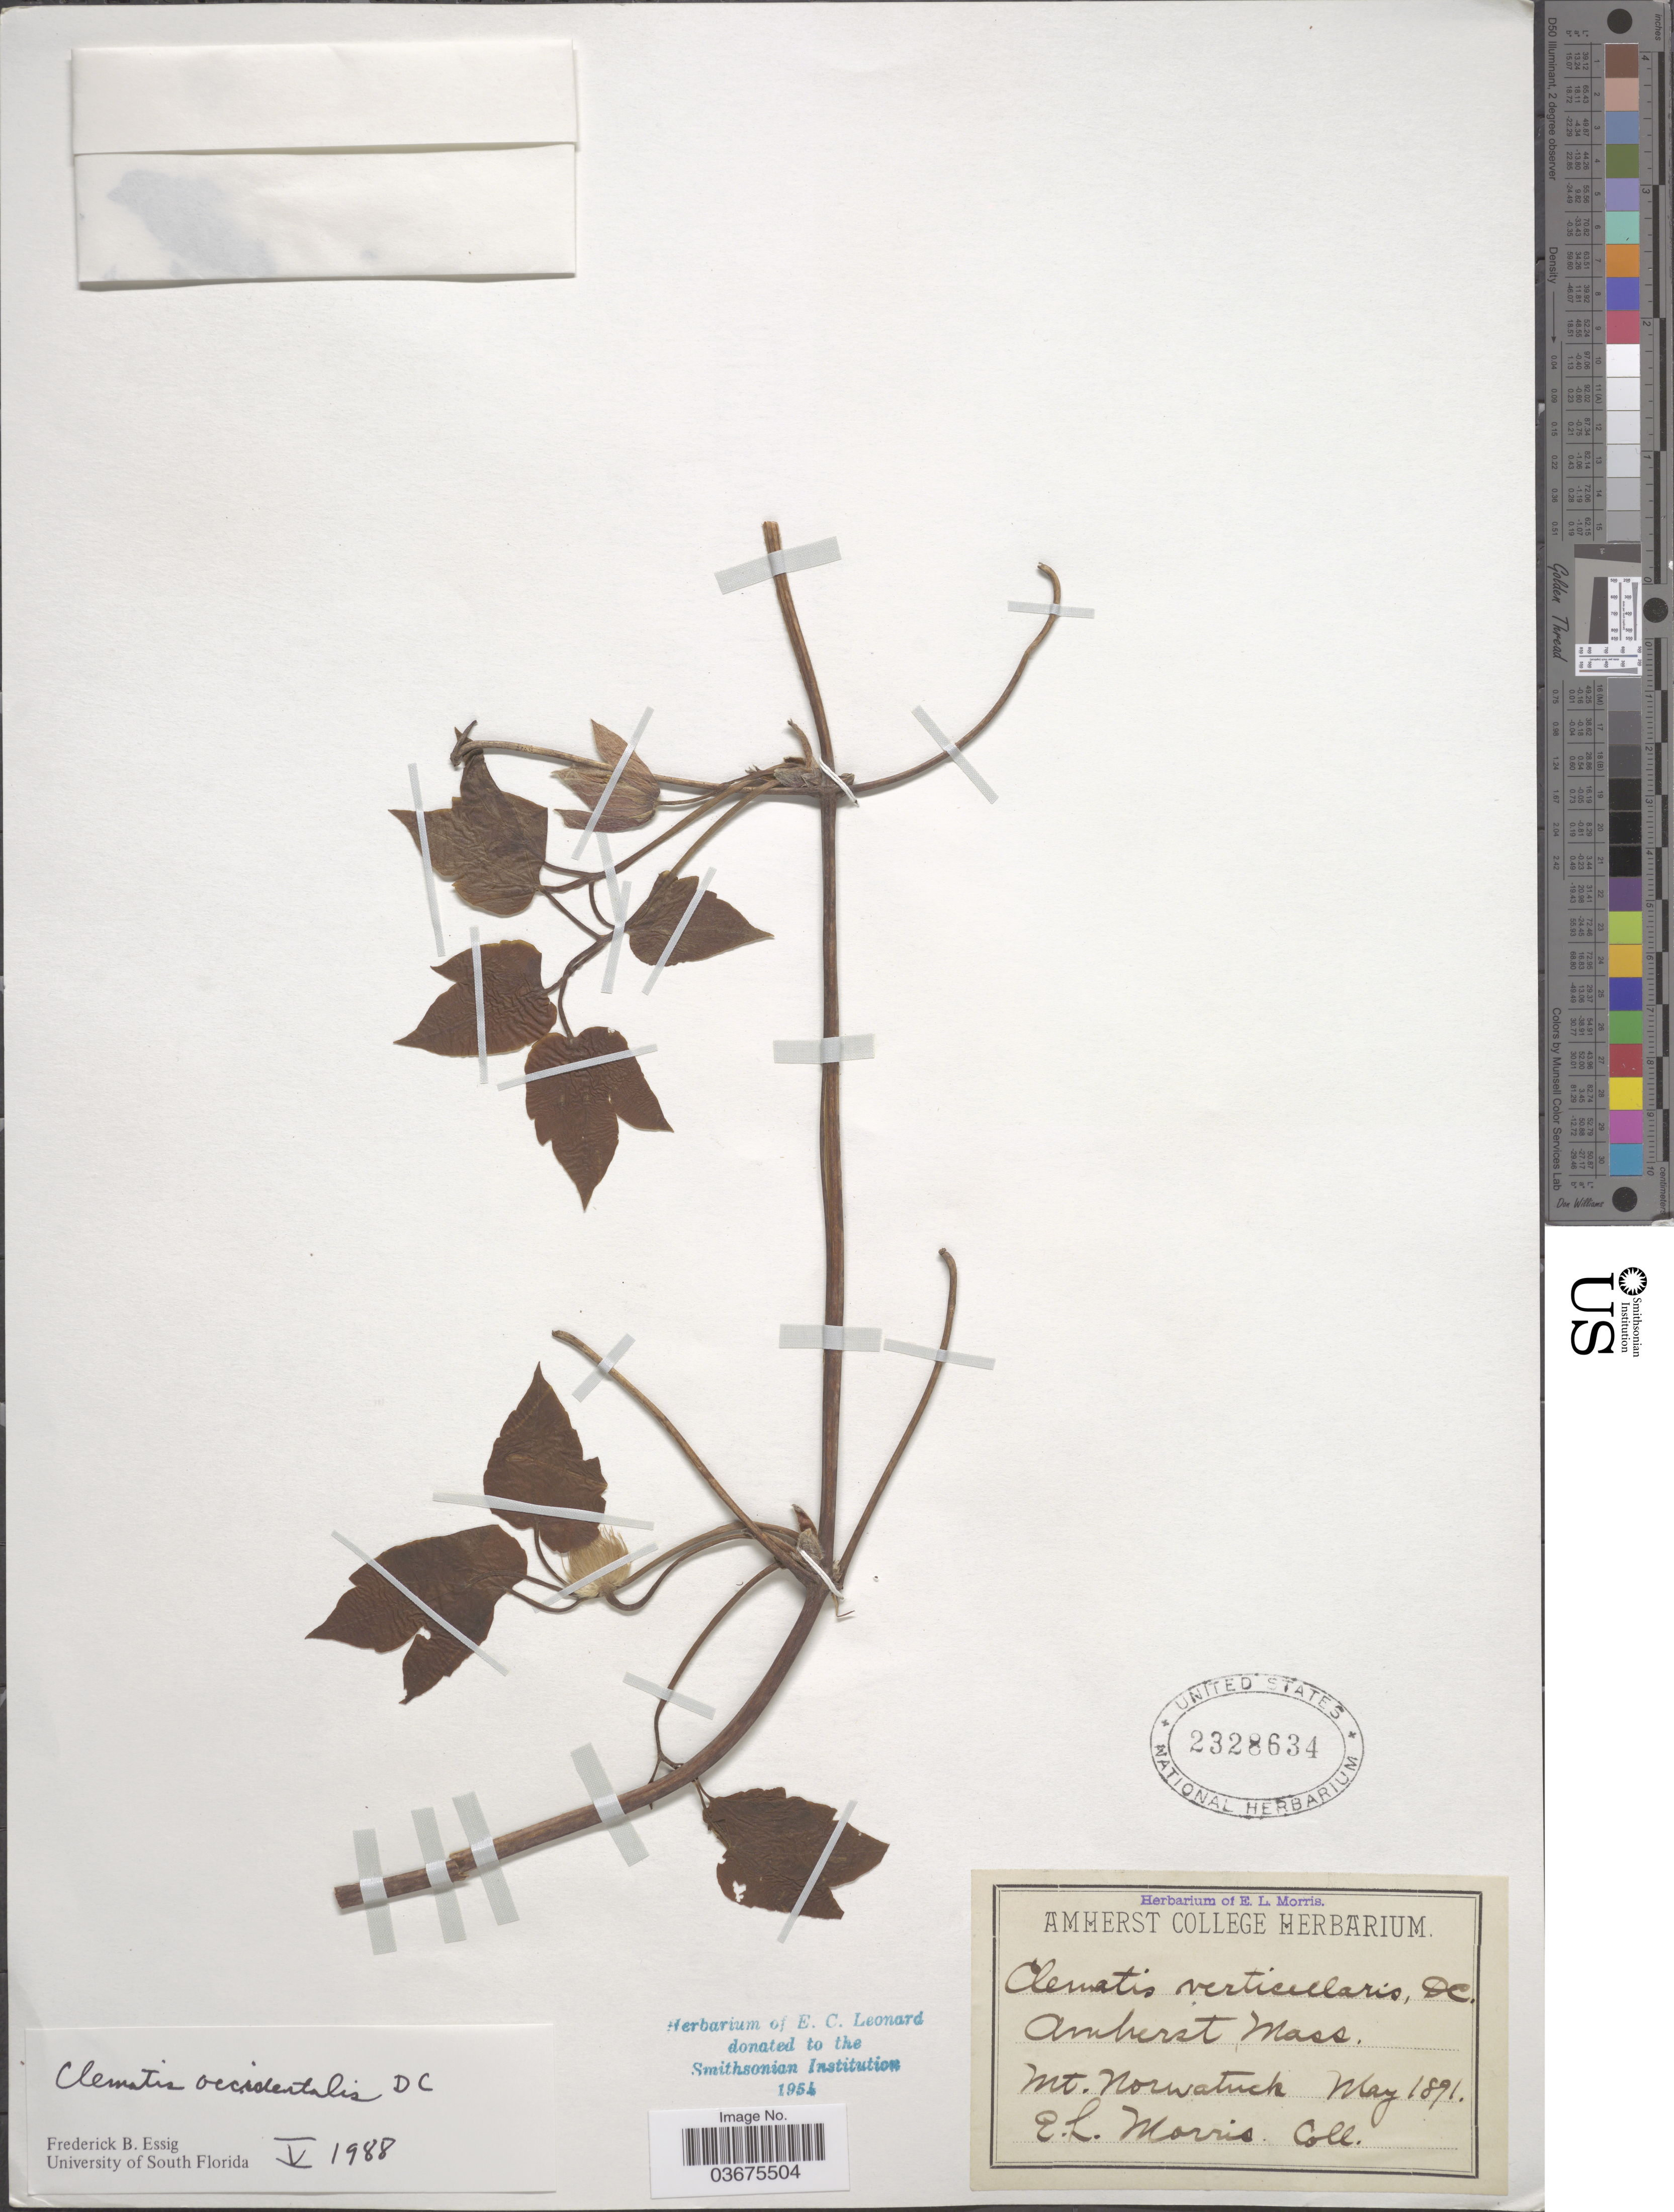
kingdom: Plantae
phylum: Tracheophyta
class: Magnoliopsida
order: Ranunculales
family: Ranunculaceae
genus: Clematis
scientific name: Clematis occidentalis var. grosseserrata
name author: (Rydb.) J.S. Pringle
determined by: Strong, M. T., (US), Smithsonian Institution - National Museum of Natural History (UNITED STATES)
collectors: E. Morris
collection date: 1891-05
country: United States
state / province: Massachusetts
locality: Amherst. Mt. Norwatuck.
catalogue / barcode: US 2328634